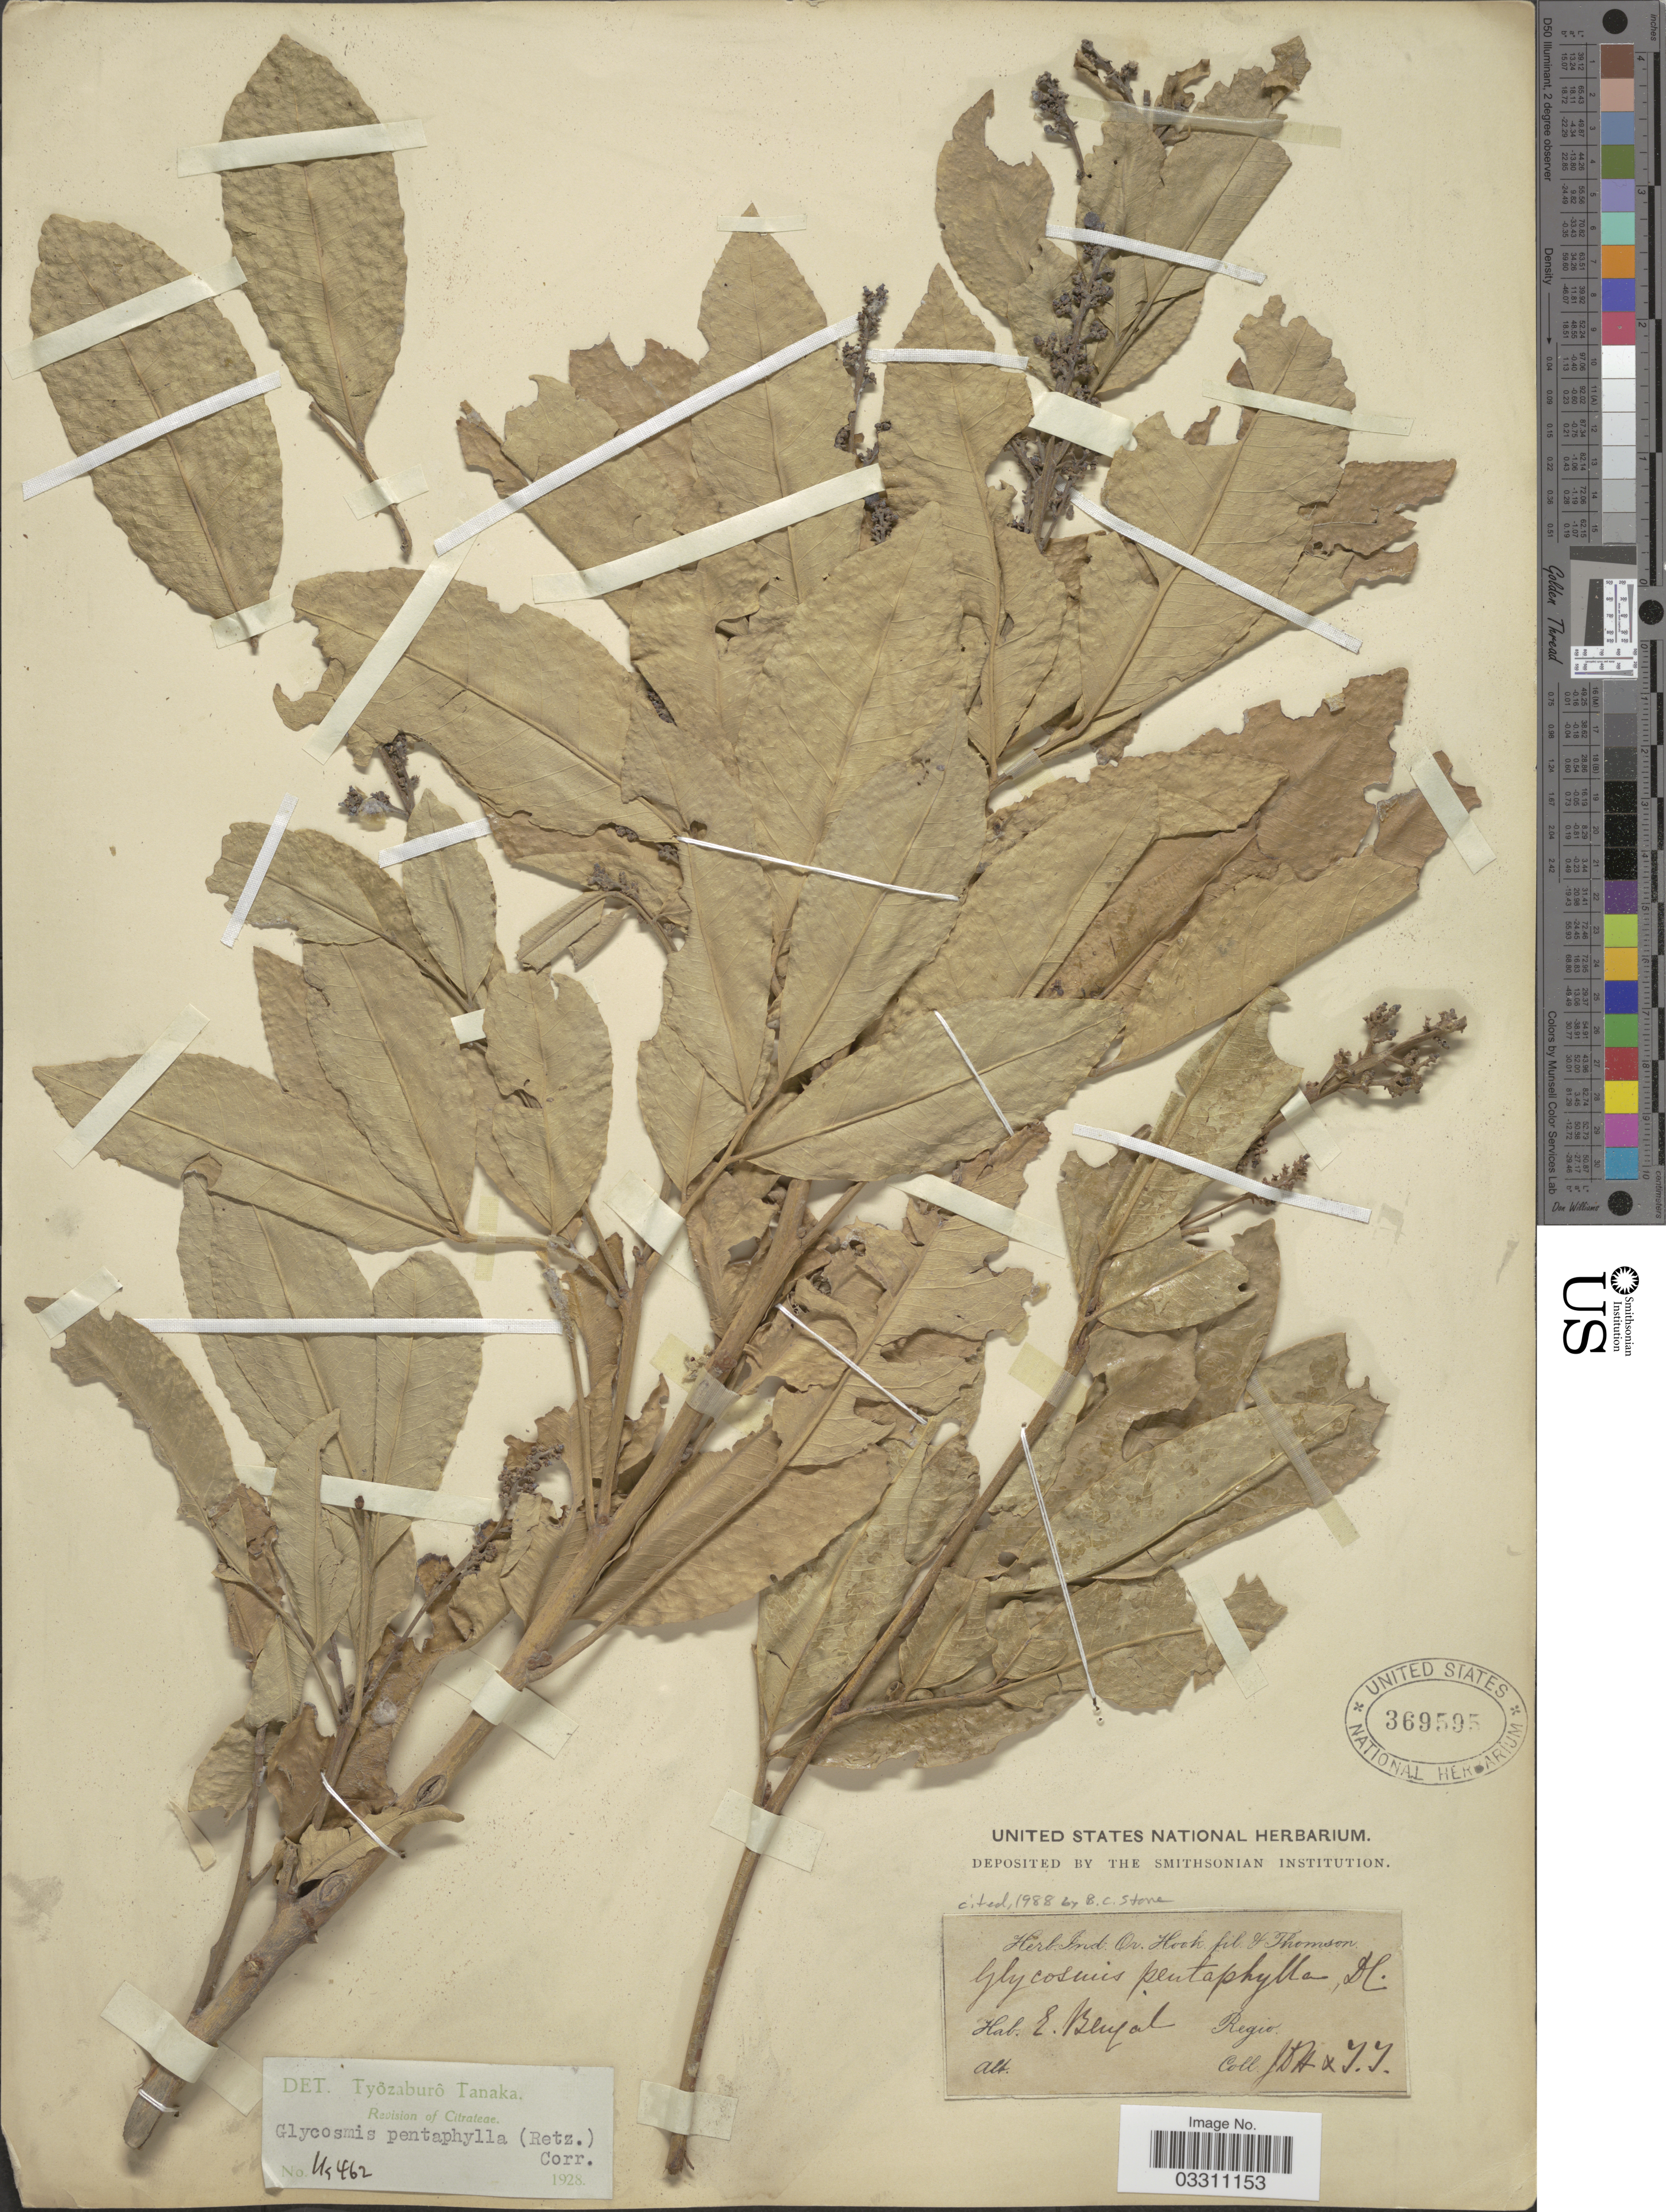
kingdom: Plantae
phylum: Tracheophyta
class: Magnoliopsida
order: Sapindales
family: Rutaceae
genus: Glycosmis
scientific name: Glycosmis pentaphylla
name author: (Retz.) DC.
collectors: J. D. Hooker & T. Thomson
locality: E. Bengal.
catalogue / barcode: US 369595